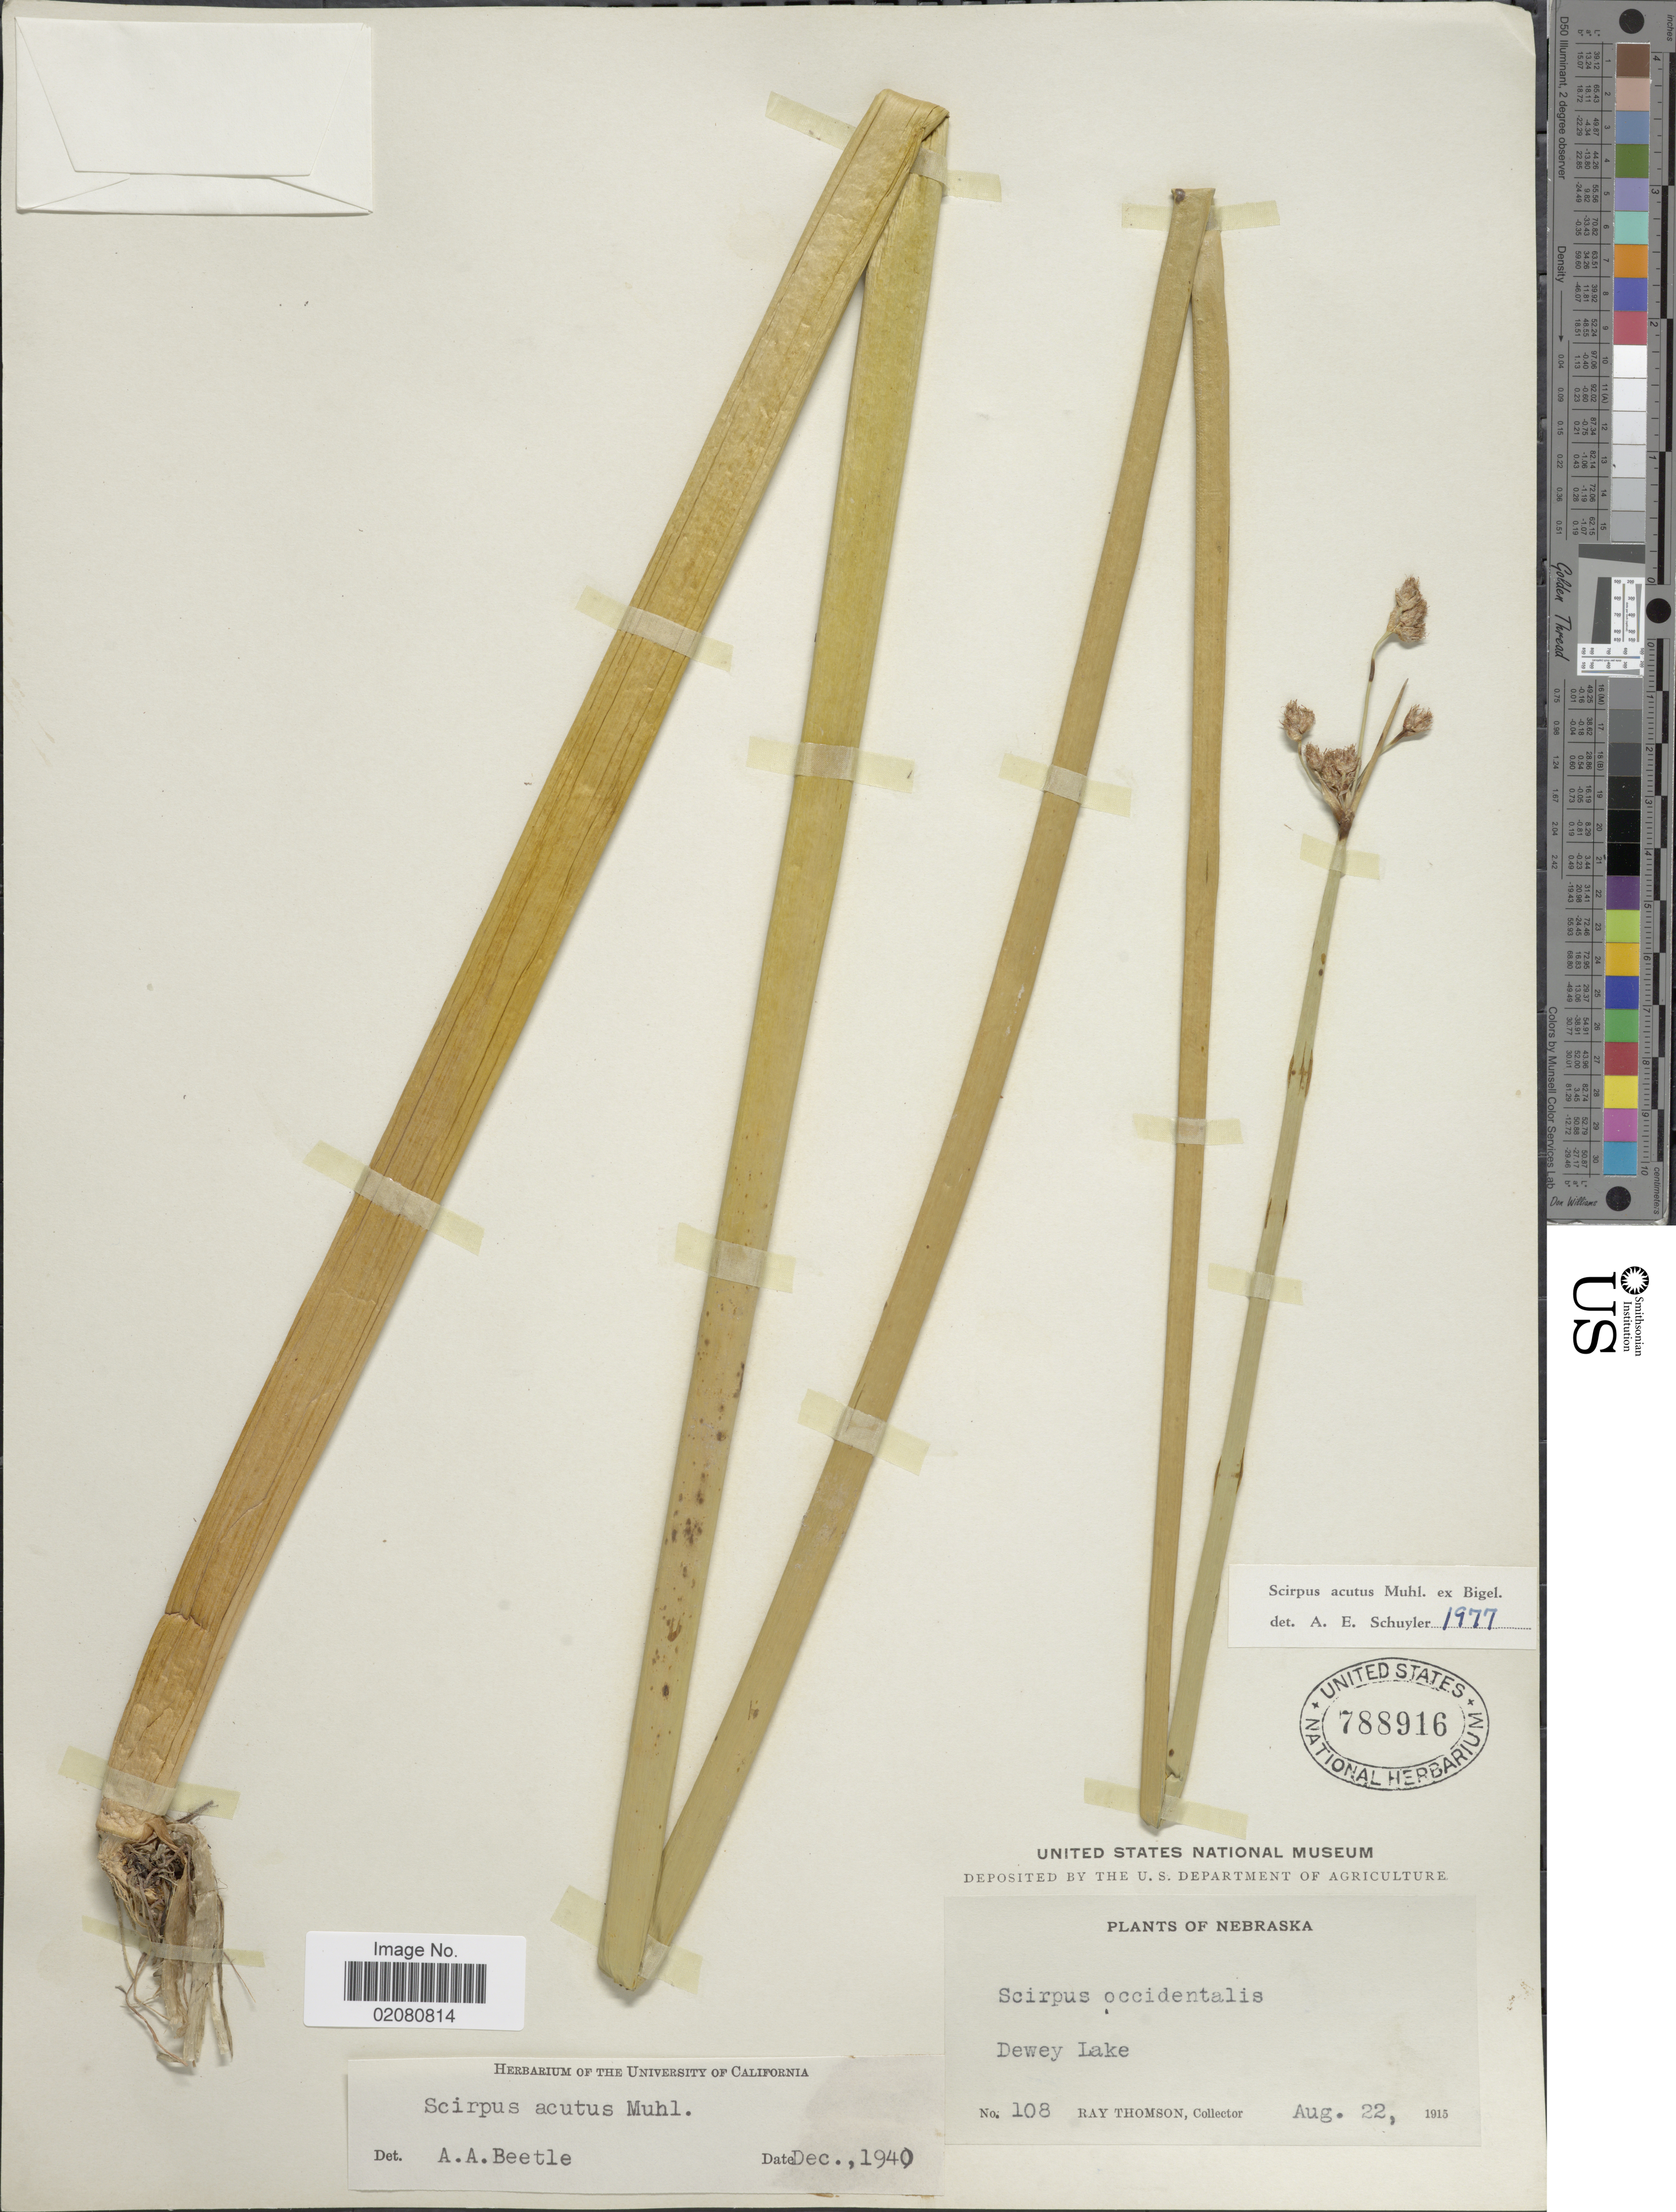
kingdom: Plantae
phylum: Tracheophyta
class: Liliopsida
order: Poales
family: Cyperaceae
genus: Schoenoplectus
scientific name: Schoenoplectus acutus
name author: (Muhl. ex Bigelow) Á. Löve & D. Löve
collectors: R. Thomson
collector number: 108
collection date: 1915-08-22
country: United States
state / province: Nebraska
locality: Dewey Lake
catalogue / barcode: US 788916